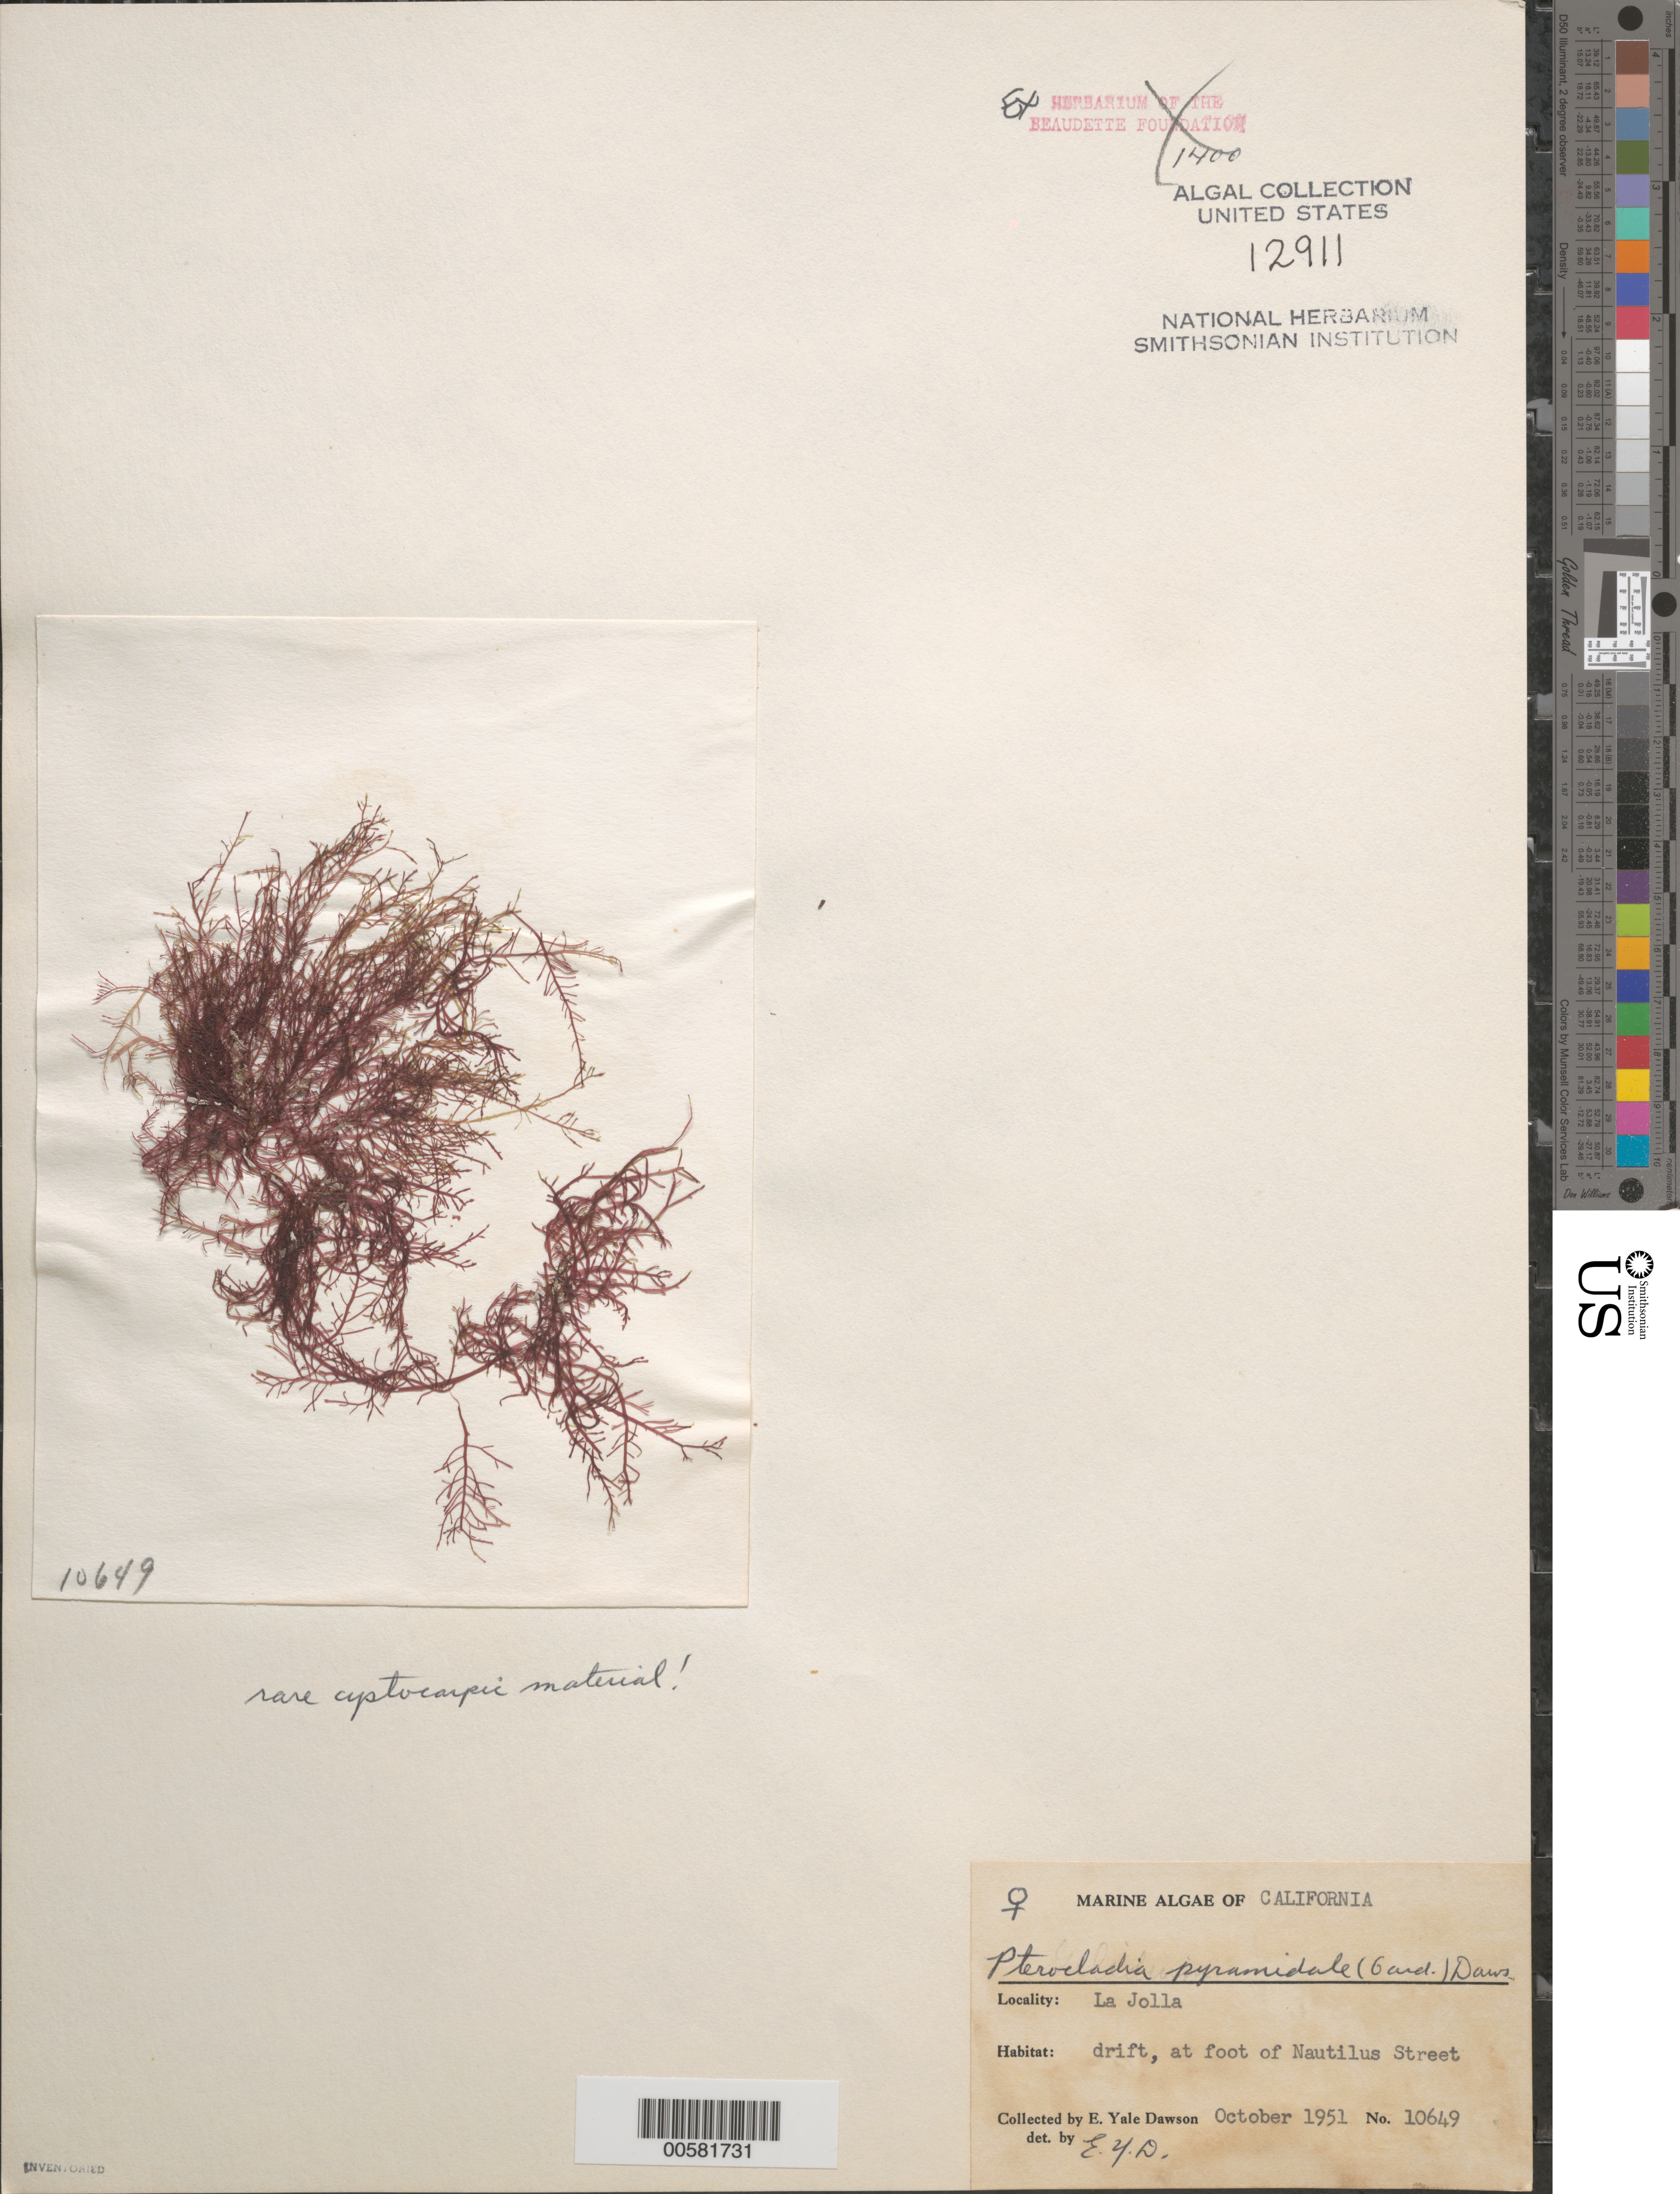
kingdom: Plantae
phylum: Rhodophyta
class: Florideophyceae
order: Gelidiales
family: Pterocladiaceae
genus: Pterocladiella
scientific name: Pterocladiella capillacea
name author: (S.G. Gmel.) Santelices & Hommers.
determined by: Algae name updating Project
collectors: E. Y. Dawson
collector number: EYD 10649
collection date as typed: Oct 1951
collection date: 1951-10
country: United States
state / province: California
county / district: San Diego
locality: La Jolla, foot of Nautilus Street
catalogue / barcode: US 12911